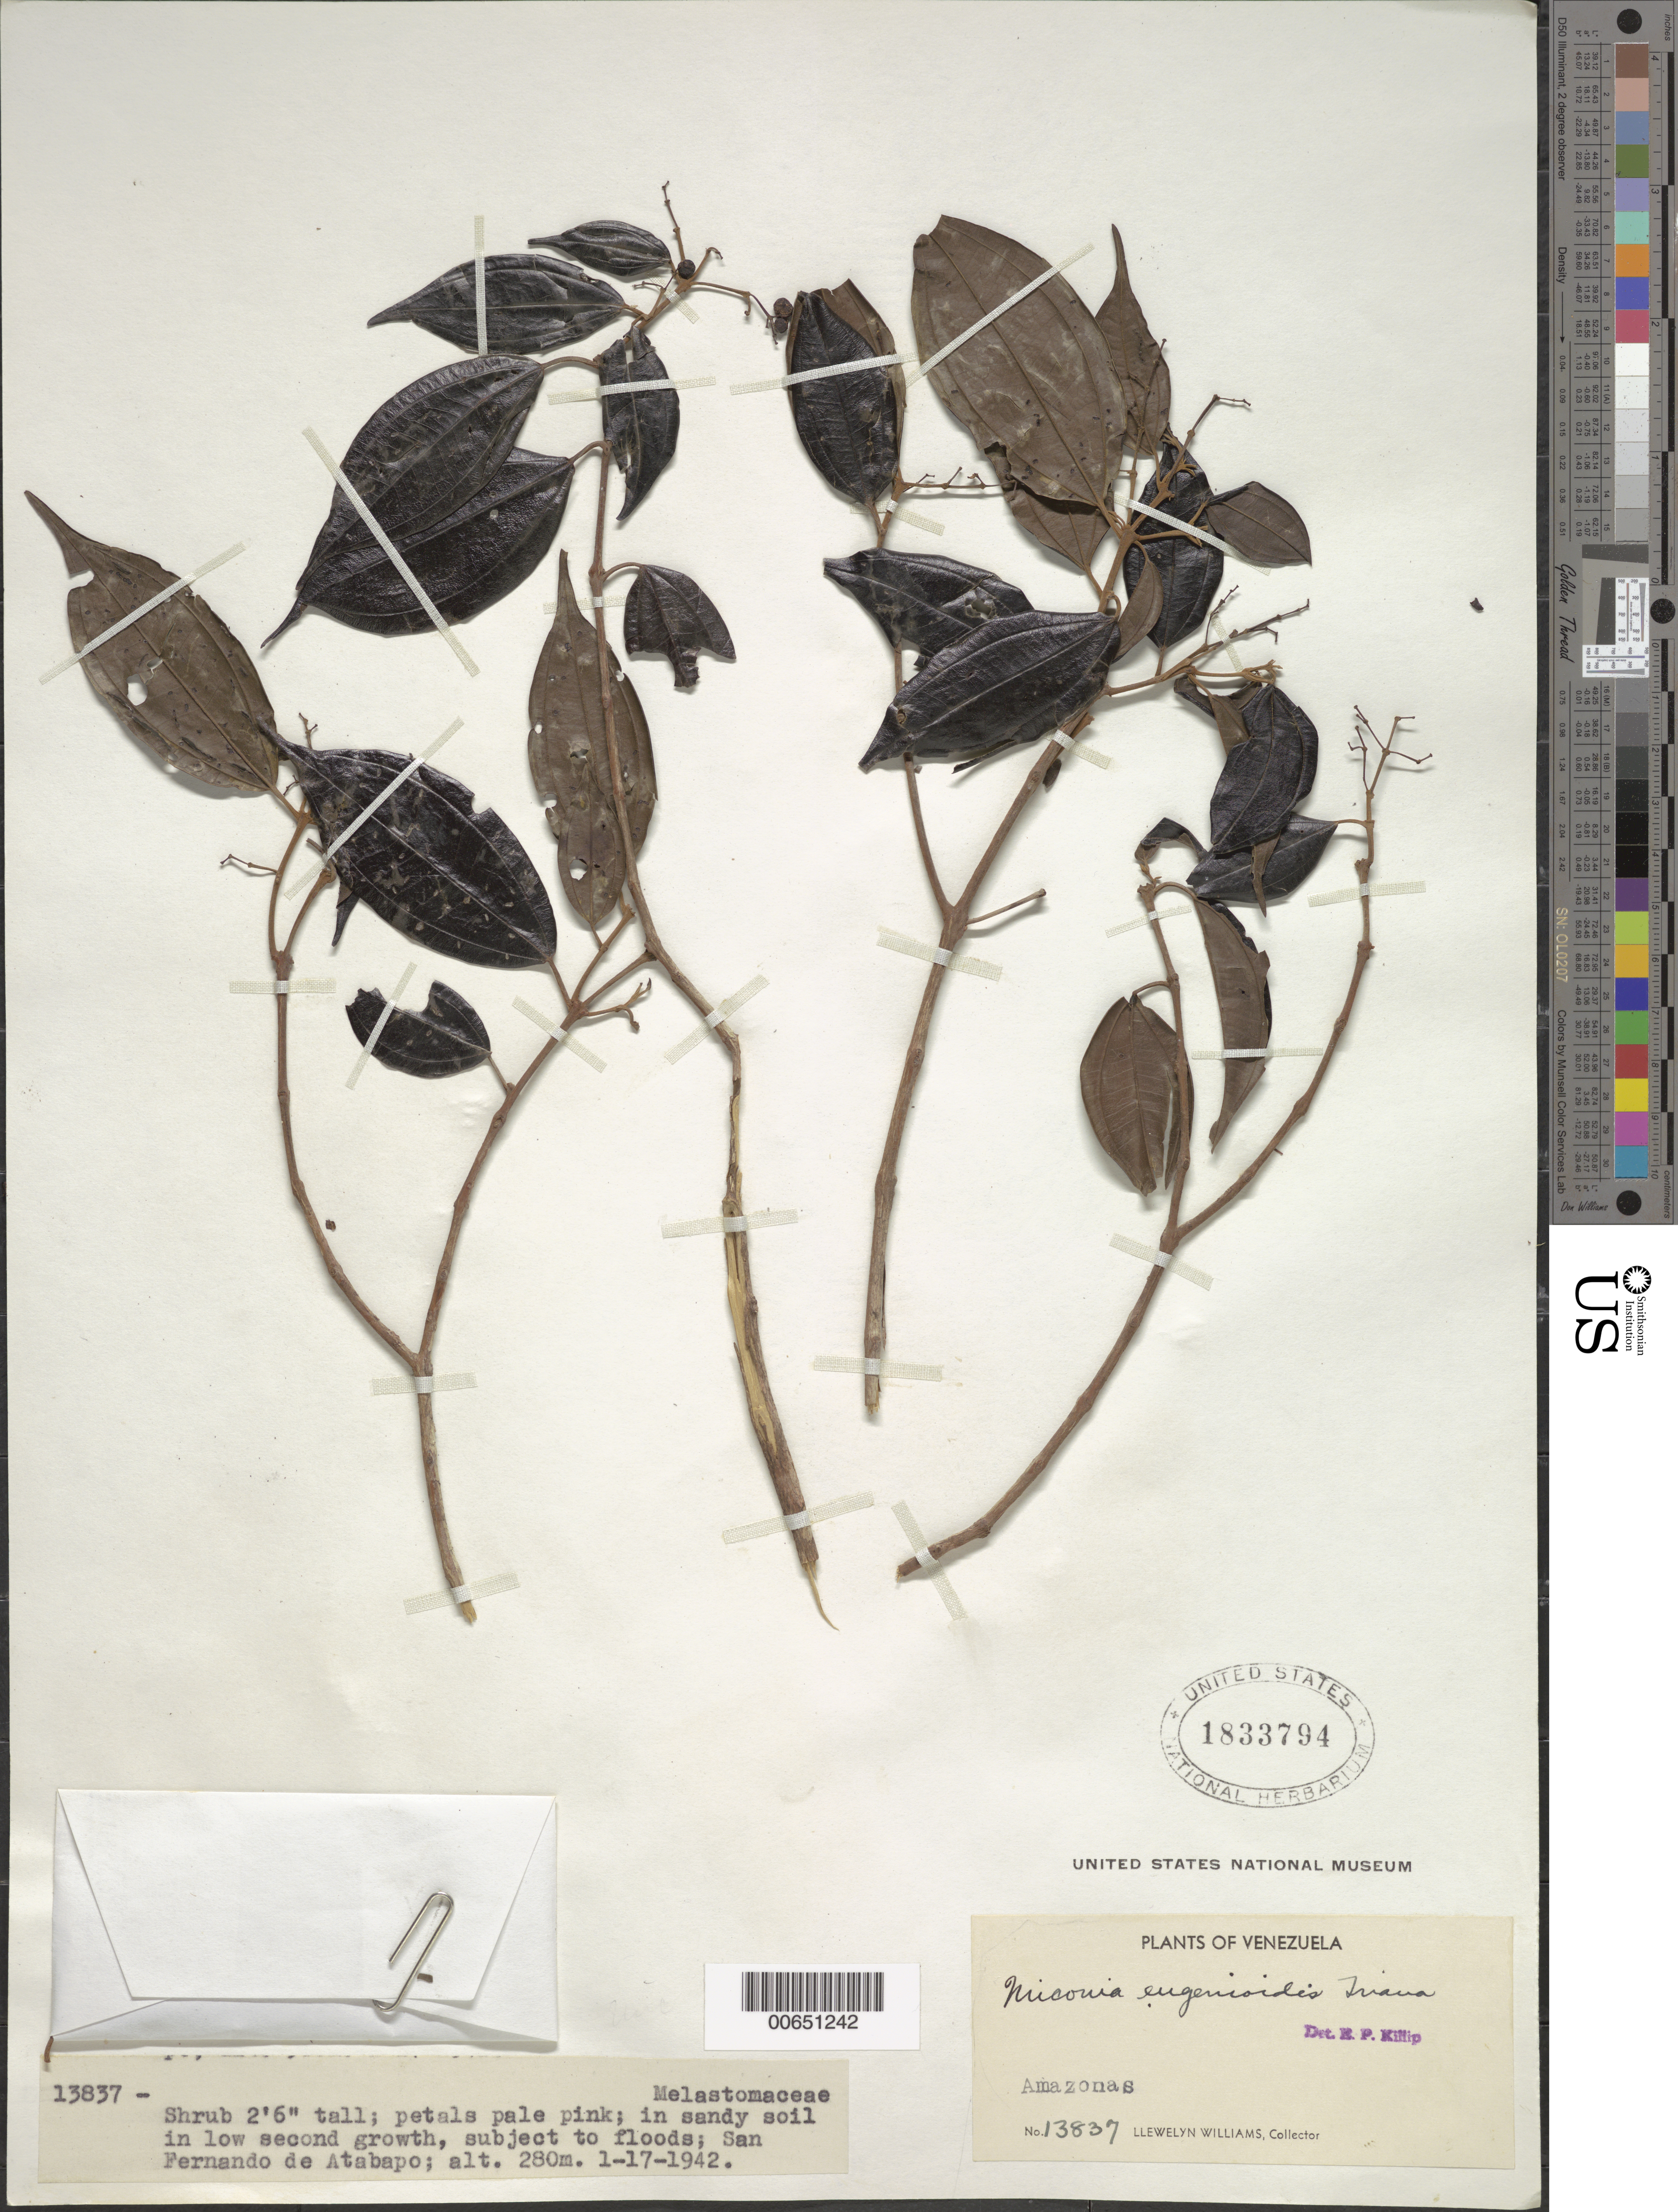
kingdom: Plantae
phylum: Tracheophyta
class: Magnoliopsida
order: Myrtales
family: Melastomataceae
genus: Miconia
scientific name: Miconia eugenioides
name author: Triana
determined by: Killip, Ellsworth P.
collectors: Ll. Williams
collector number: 13837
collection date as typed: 17-Jan-42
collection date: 1942-01-17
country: Venezuela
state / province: Amazonas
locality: San Fernando de Atabapo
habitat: Sandy soil in edge of path in low growth subject to seasonal floods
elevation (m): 280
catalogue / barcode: US 1833794